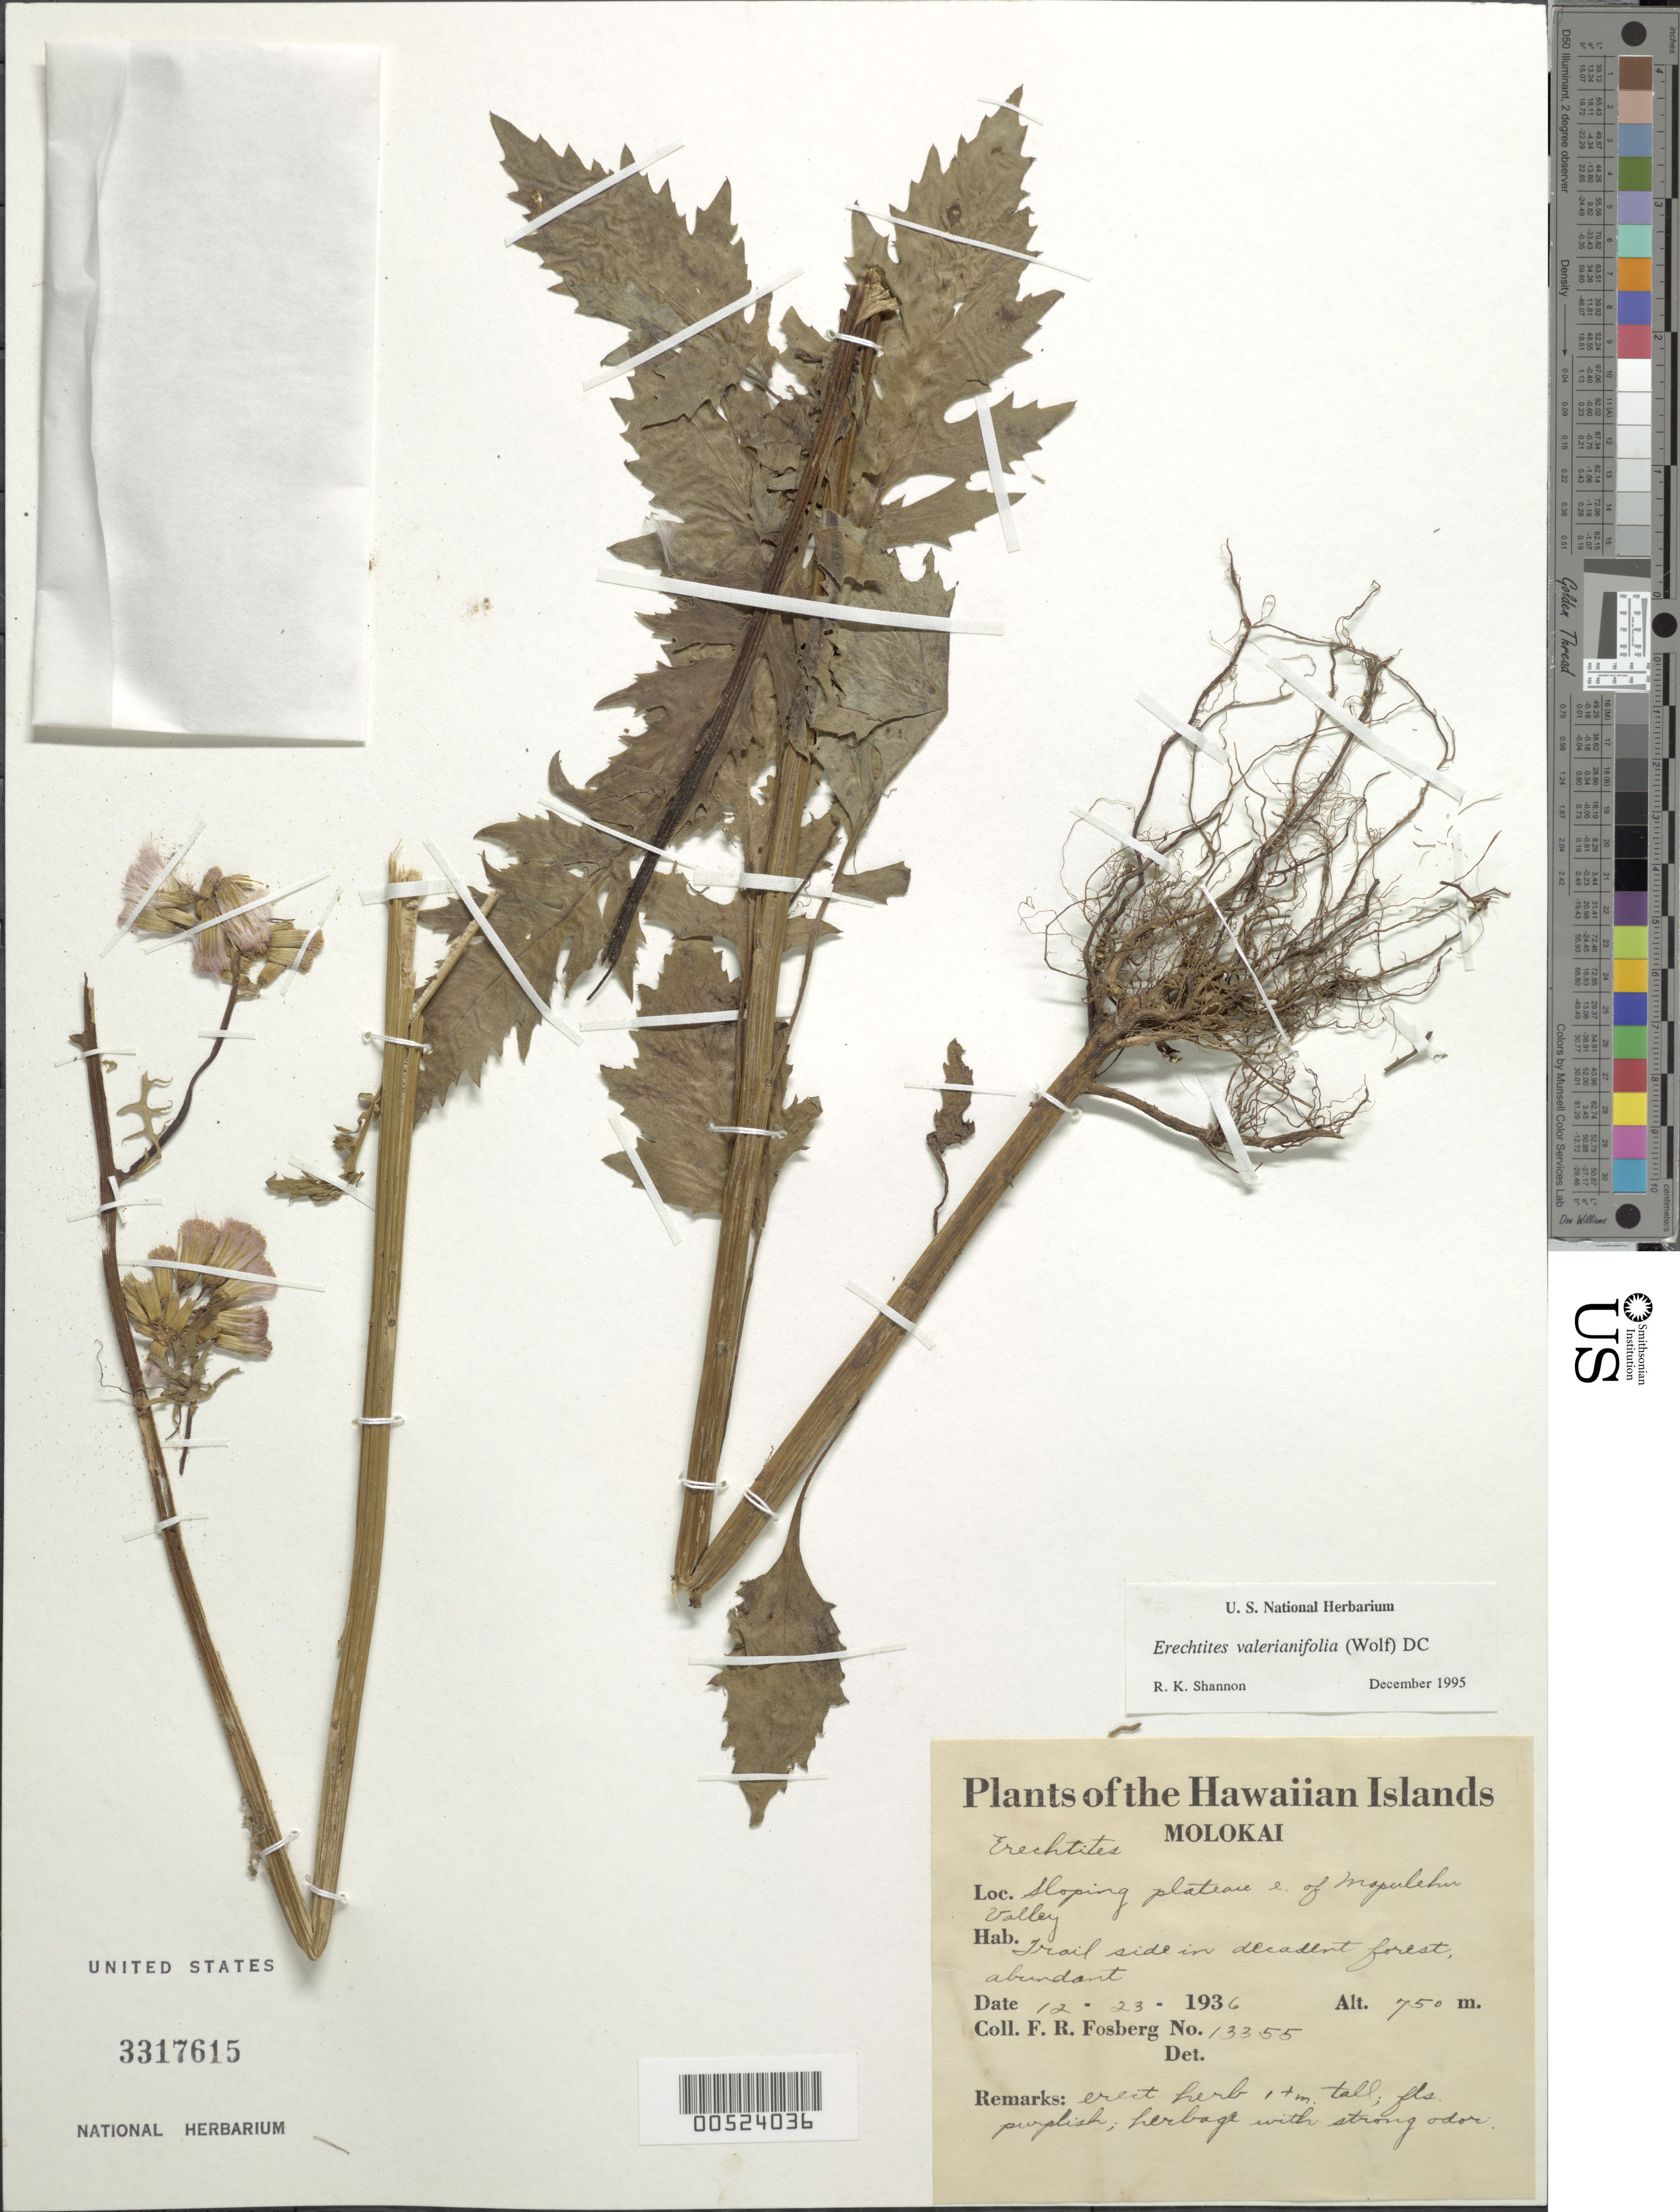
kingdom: Plantae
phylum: Tracheophyta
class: Magnoliopsida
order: Asterales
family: Asteraceae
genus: Erechtites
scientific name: Erechtites valerianifolius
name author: (Link ex Spreng.) DC.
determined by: Shannon, R. K., (UNITED STATES)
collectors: F. R. Fosberg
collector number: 13355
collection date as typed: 23 Dec 1936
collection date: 1936-12-23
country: United States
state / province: Hawaii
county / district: Maui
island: Moloka'i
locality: Sloping plateau E of Mapulehu Valley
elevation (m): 750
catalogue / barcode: US 3317615